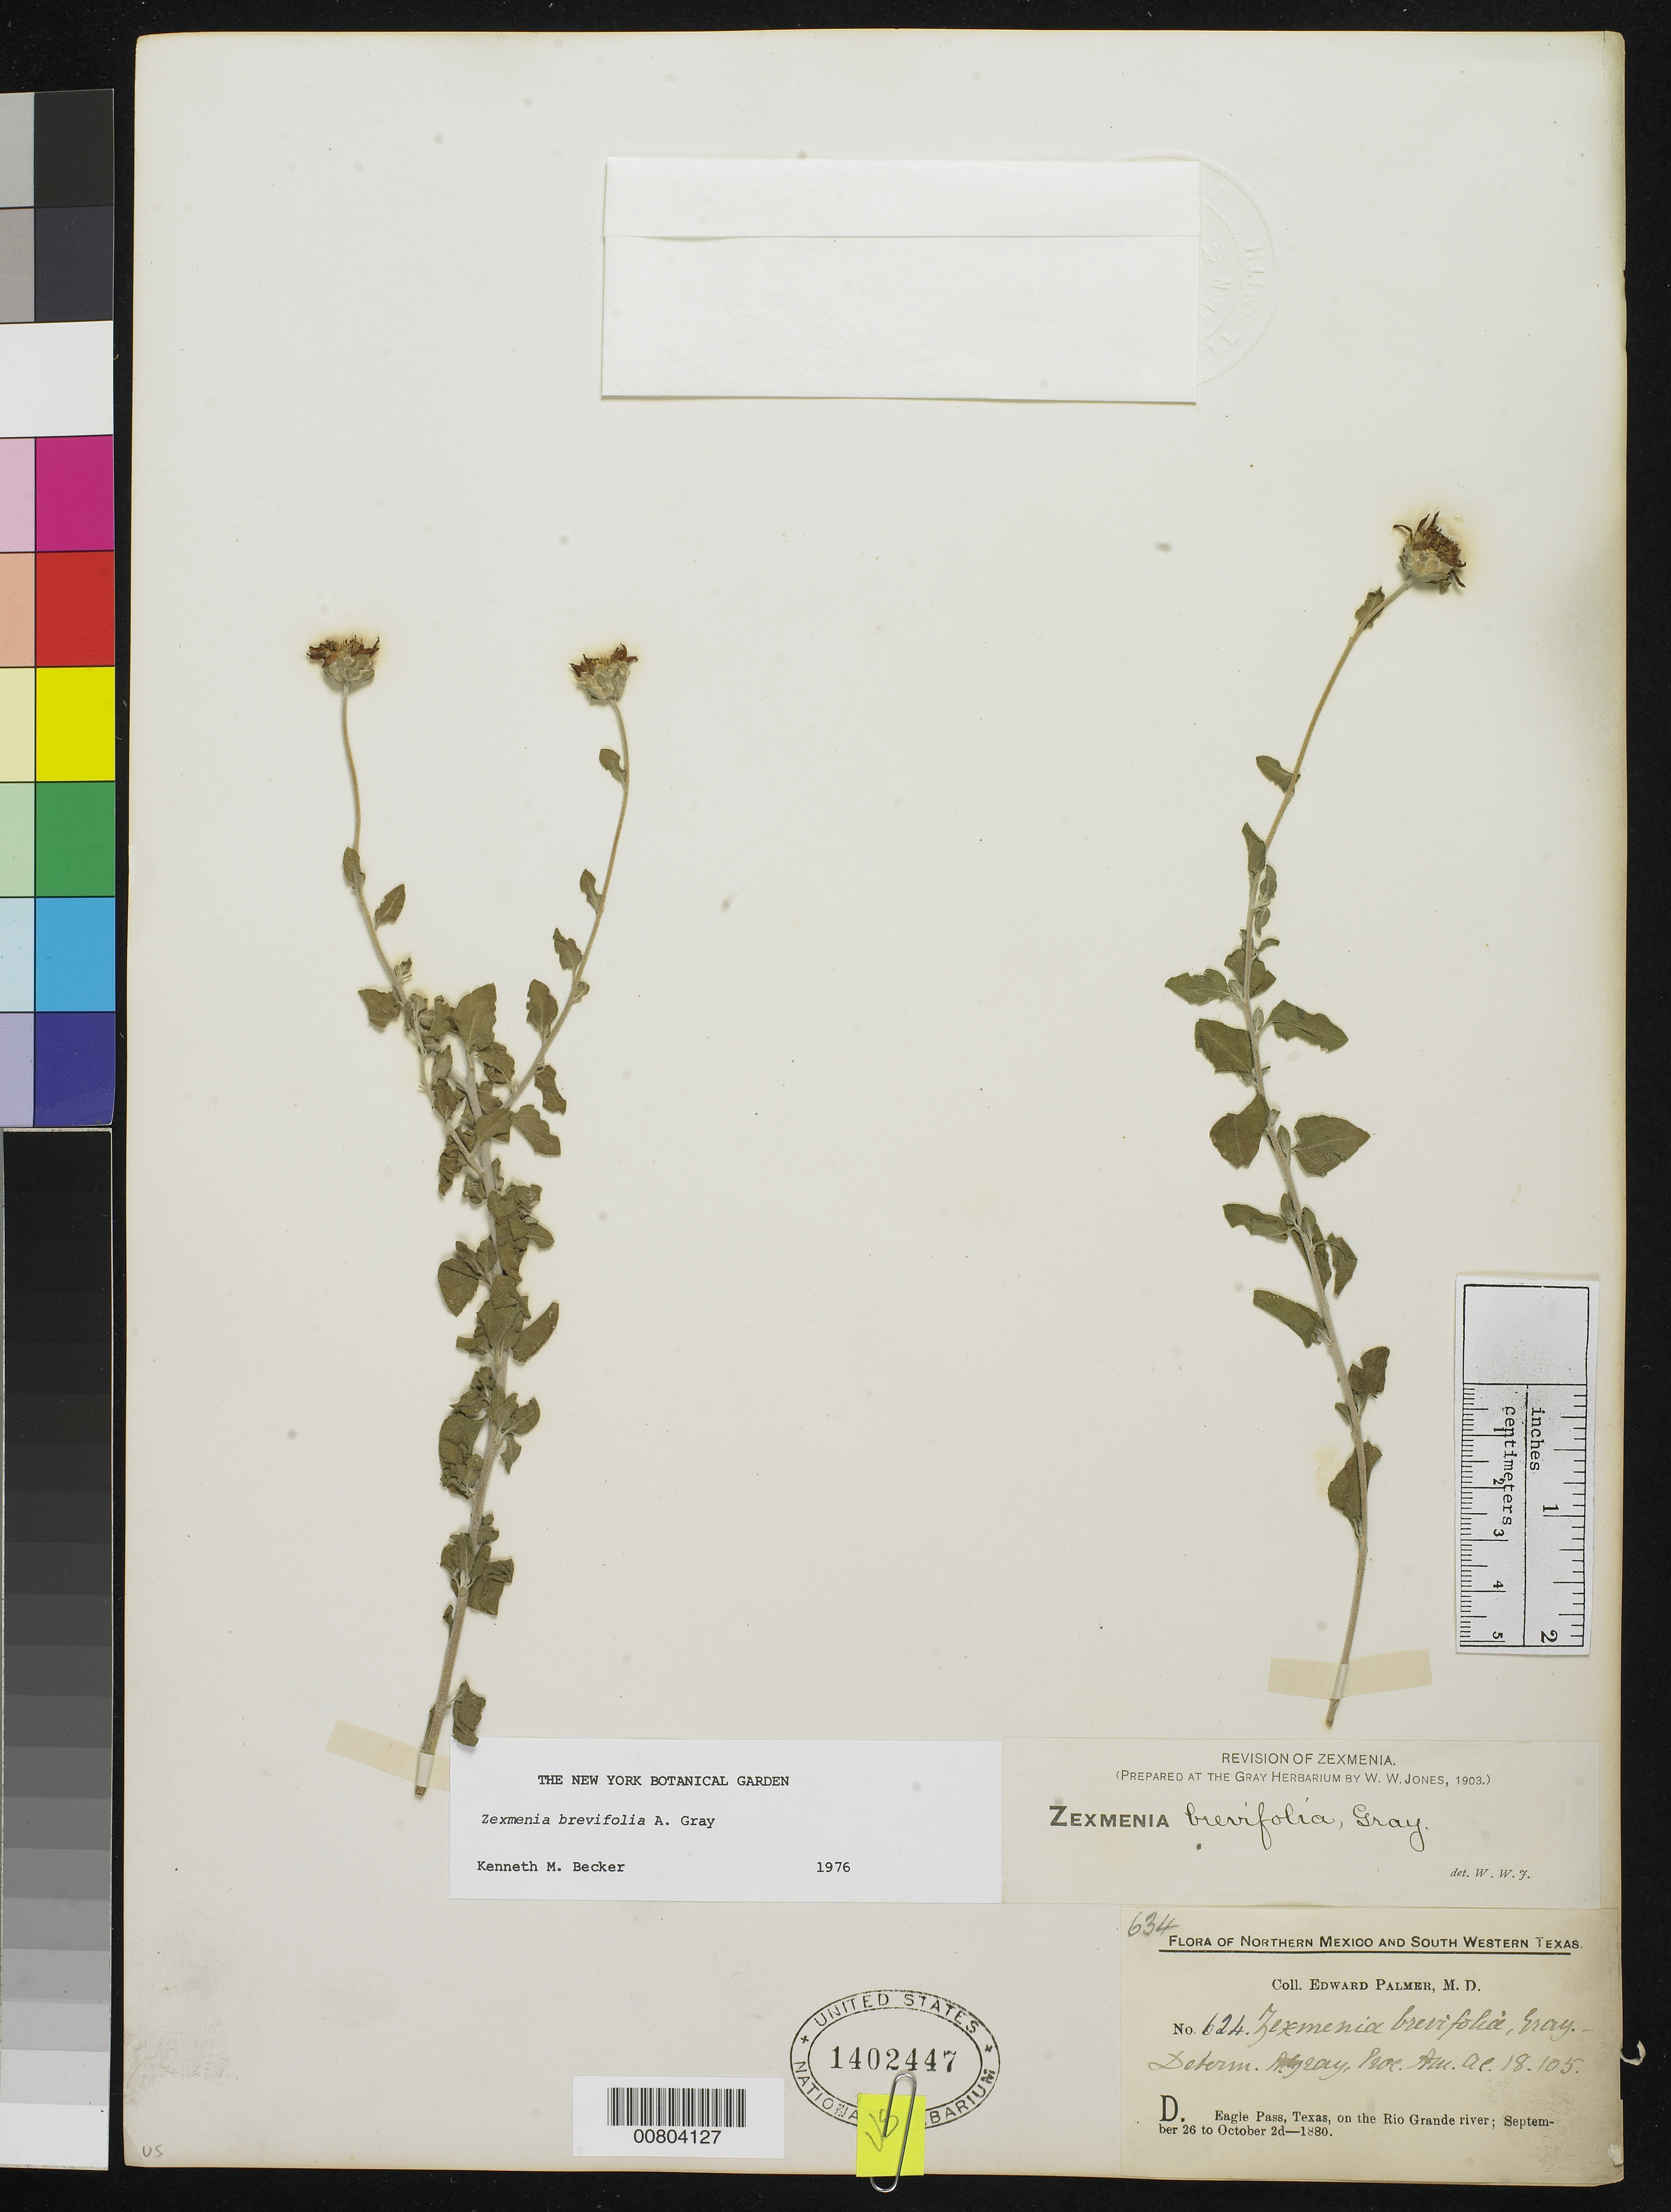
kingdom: Plantae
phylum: Tracheophyta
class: Magnoliopsida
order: Asterales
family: Asteraceae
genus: Zexmenia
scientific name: Zexmenia brevifolia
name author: A. Gray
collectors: E. Palmer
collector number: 624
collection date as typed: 26 Sep 1880 to 02 Oct 1880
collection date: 1880-09-26/1880-10-02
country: United States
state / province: Texas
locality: D. Eagle Pass, Texas, on the Rio Grande river.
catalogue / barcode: US 1402447